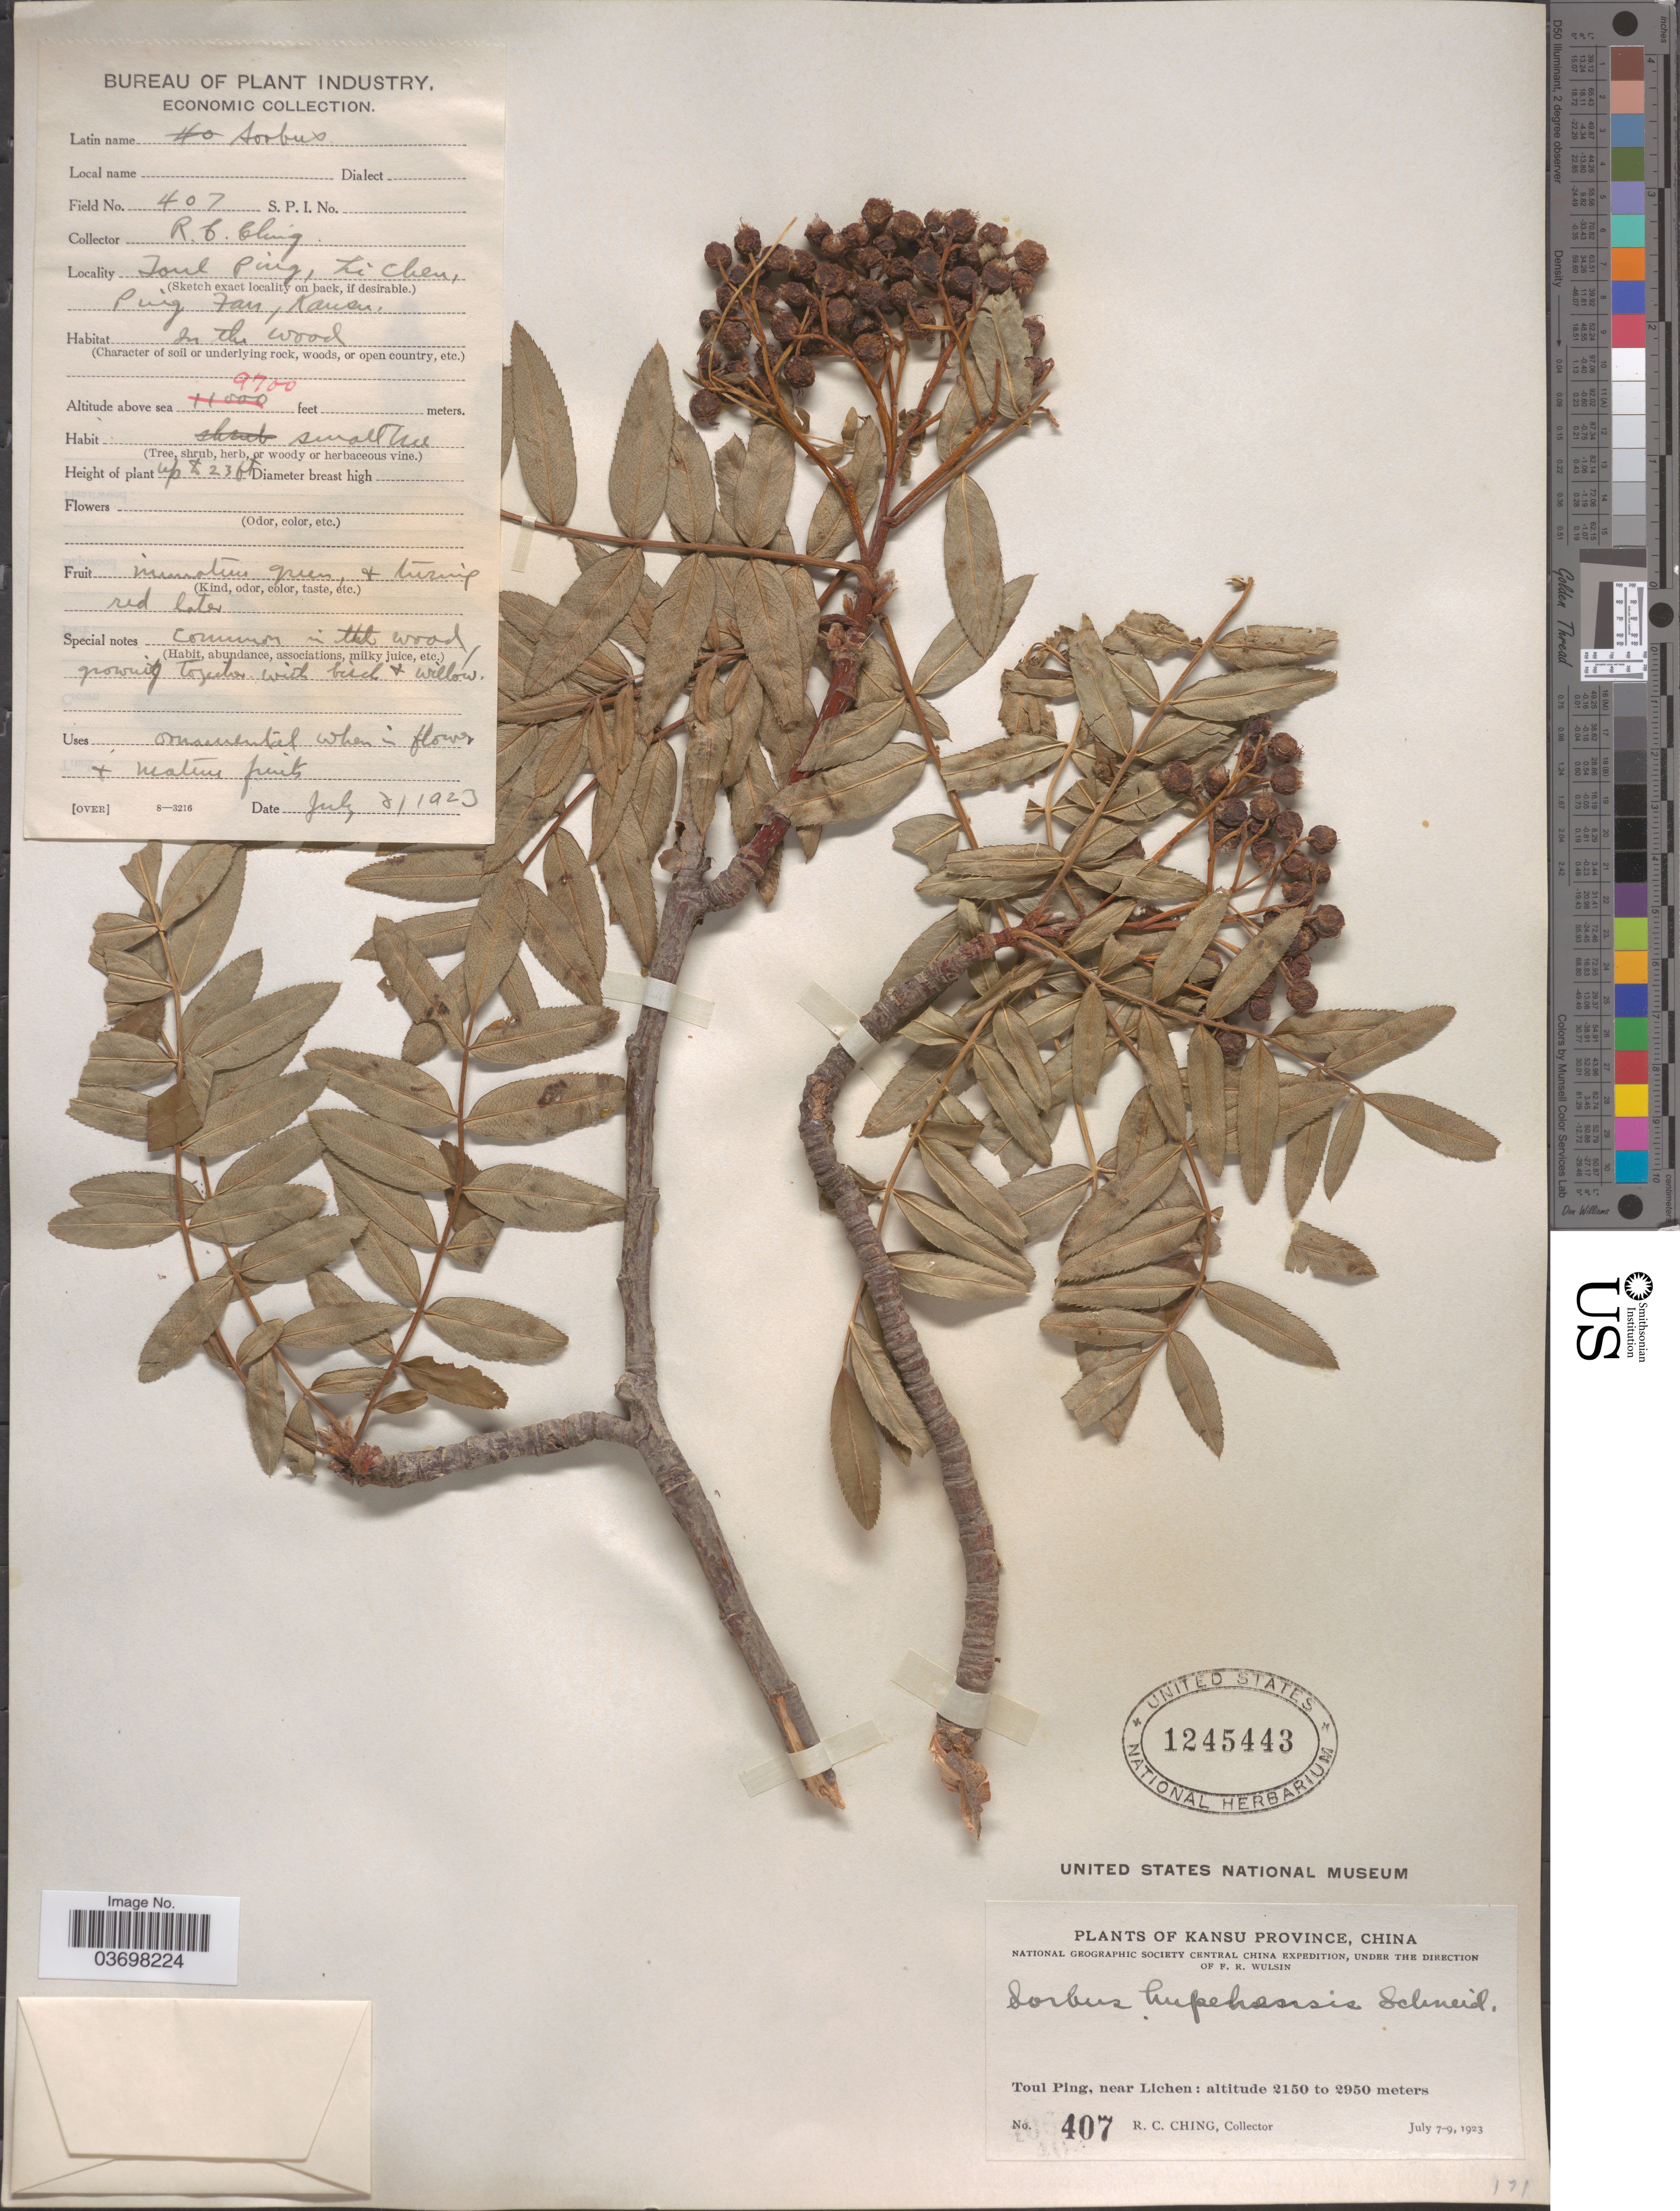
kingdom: Plantae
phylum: Tracheophyta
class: Magnoliopsida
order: Rosales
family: Rosaceae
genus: Sorbus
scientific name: Sorbus discolor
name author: hort.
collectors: R. C. Ching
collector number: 407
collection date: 1923-07-31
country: China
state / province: Gansu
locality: Kansu Province. Toul Ping, near Lichen. Ping Fan.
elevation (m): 2957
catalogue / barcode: US 1245443